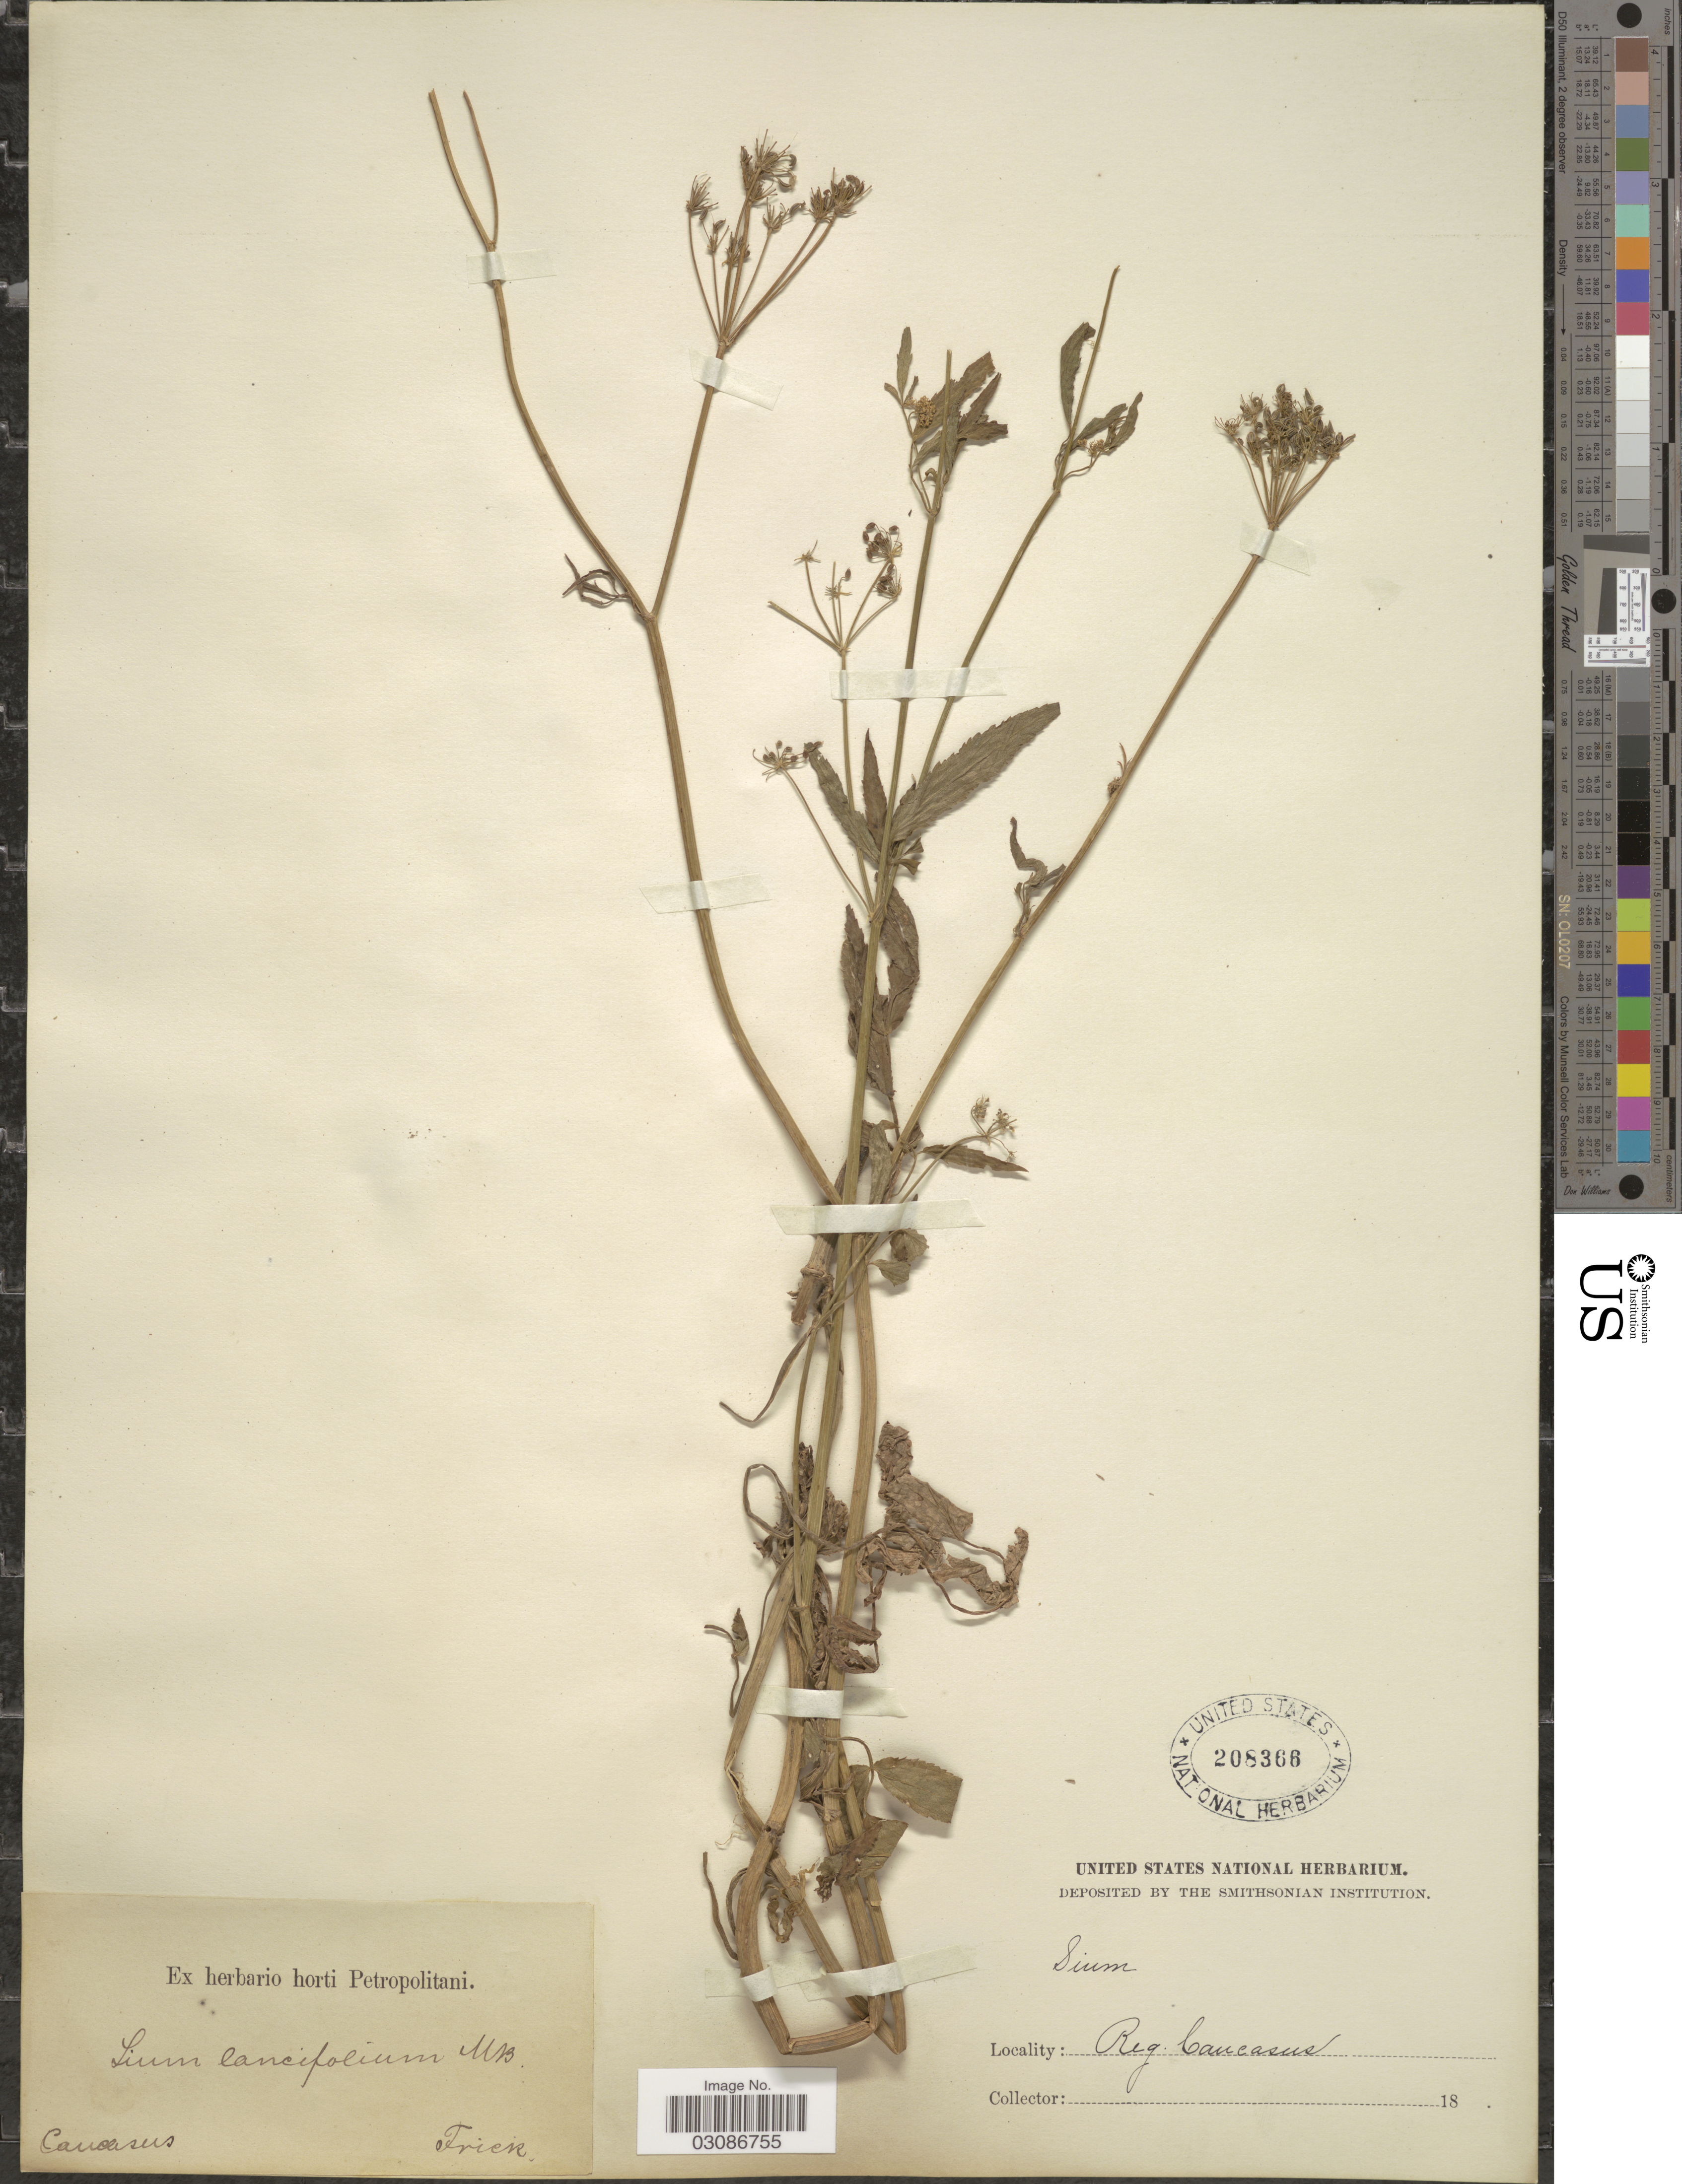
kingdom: Plantae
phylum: Tracheophyta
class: Magnoliopsida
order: Apiales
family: Apiaceae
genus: Sium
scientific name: Sium lancifolium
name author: M. Bieb.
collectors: Frick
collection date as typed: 18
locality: Reg. Caucasus. Caucasus.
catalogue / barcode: US 208366